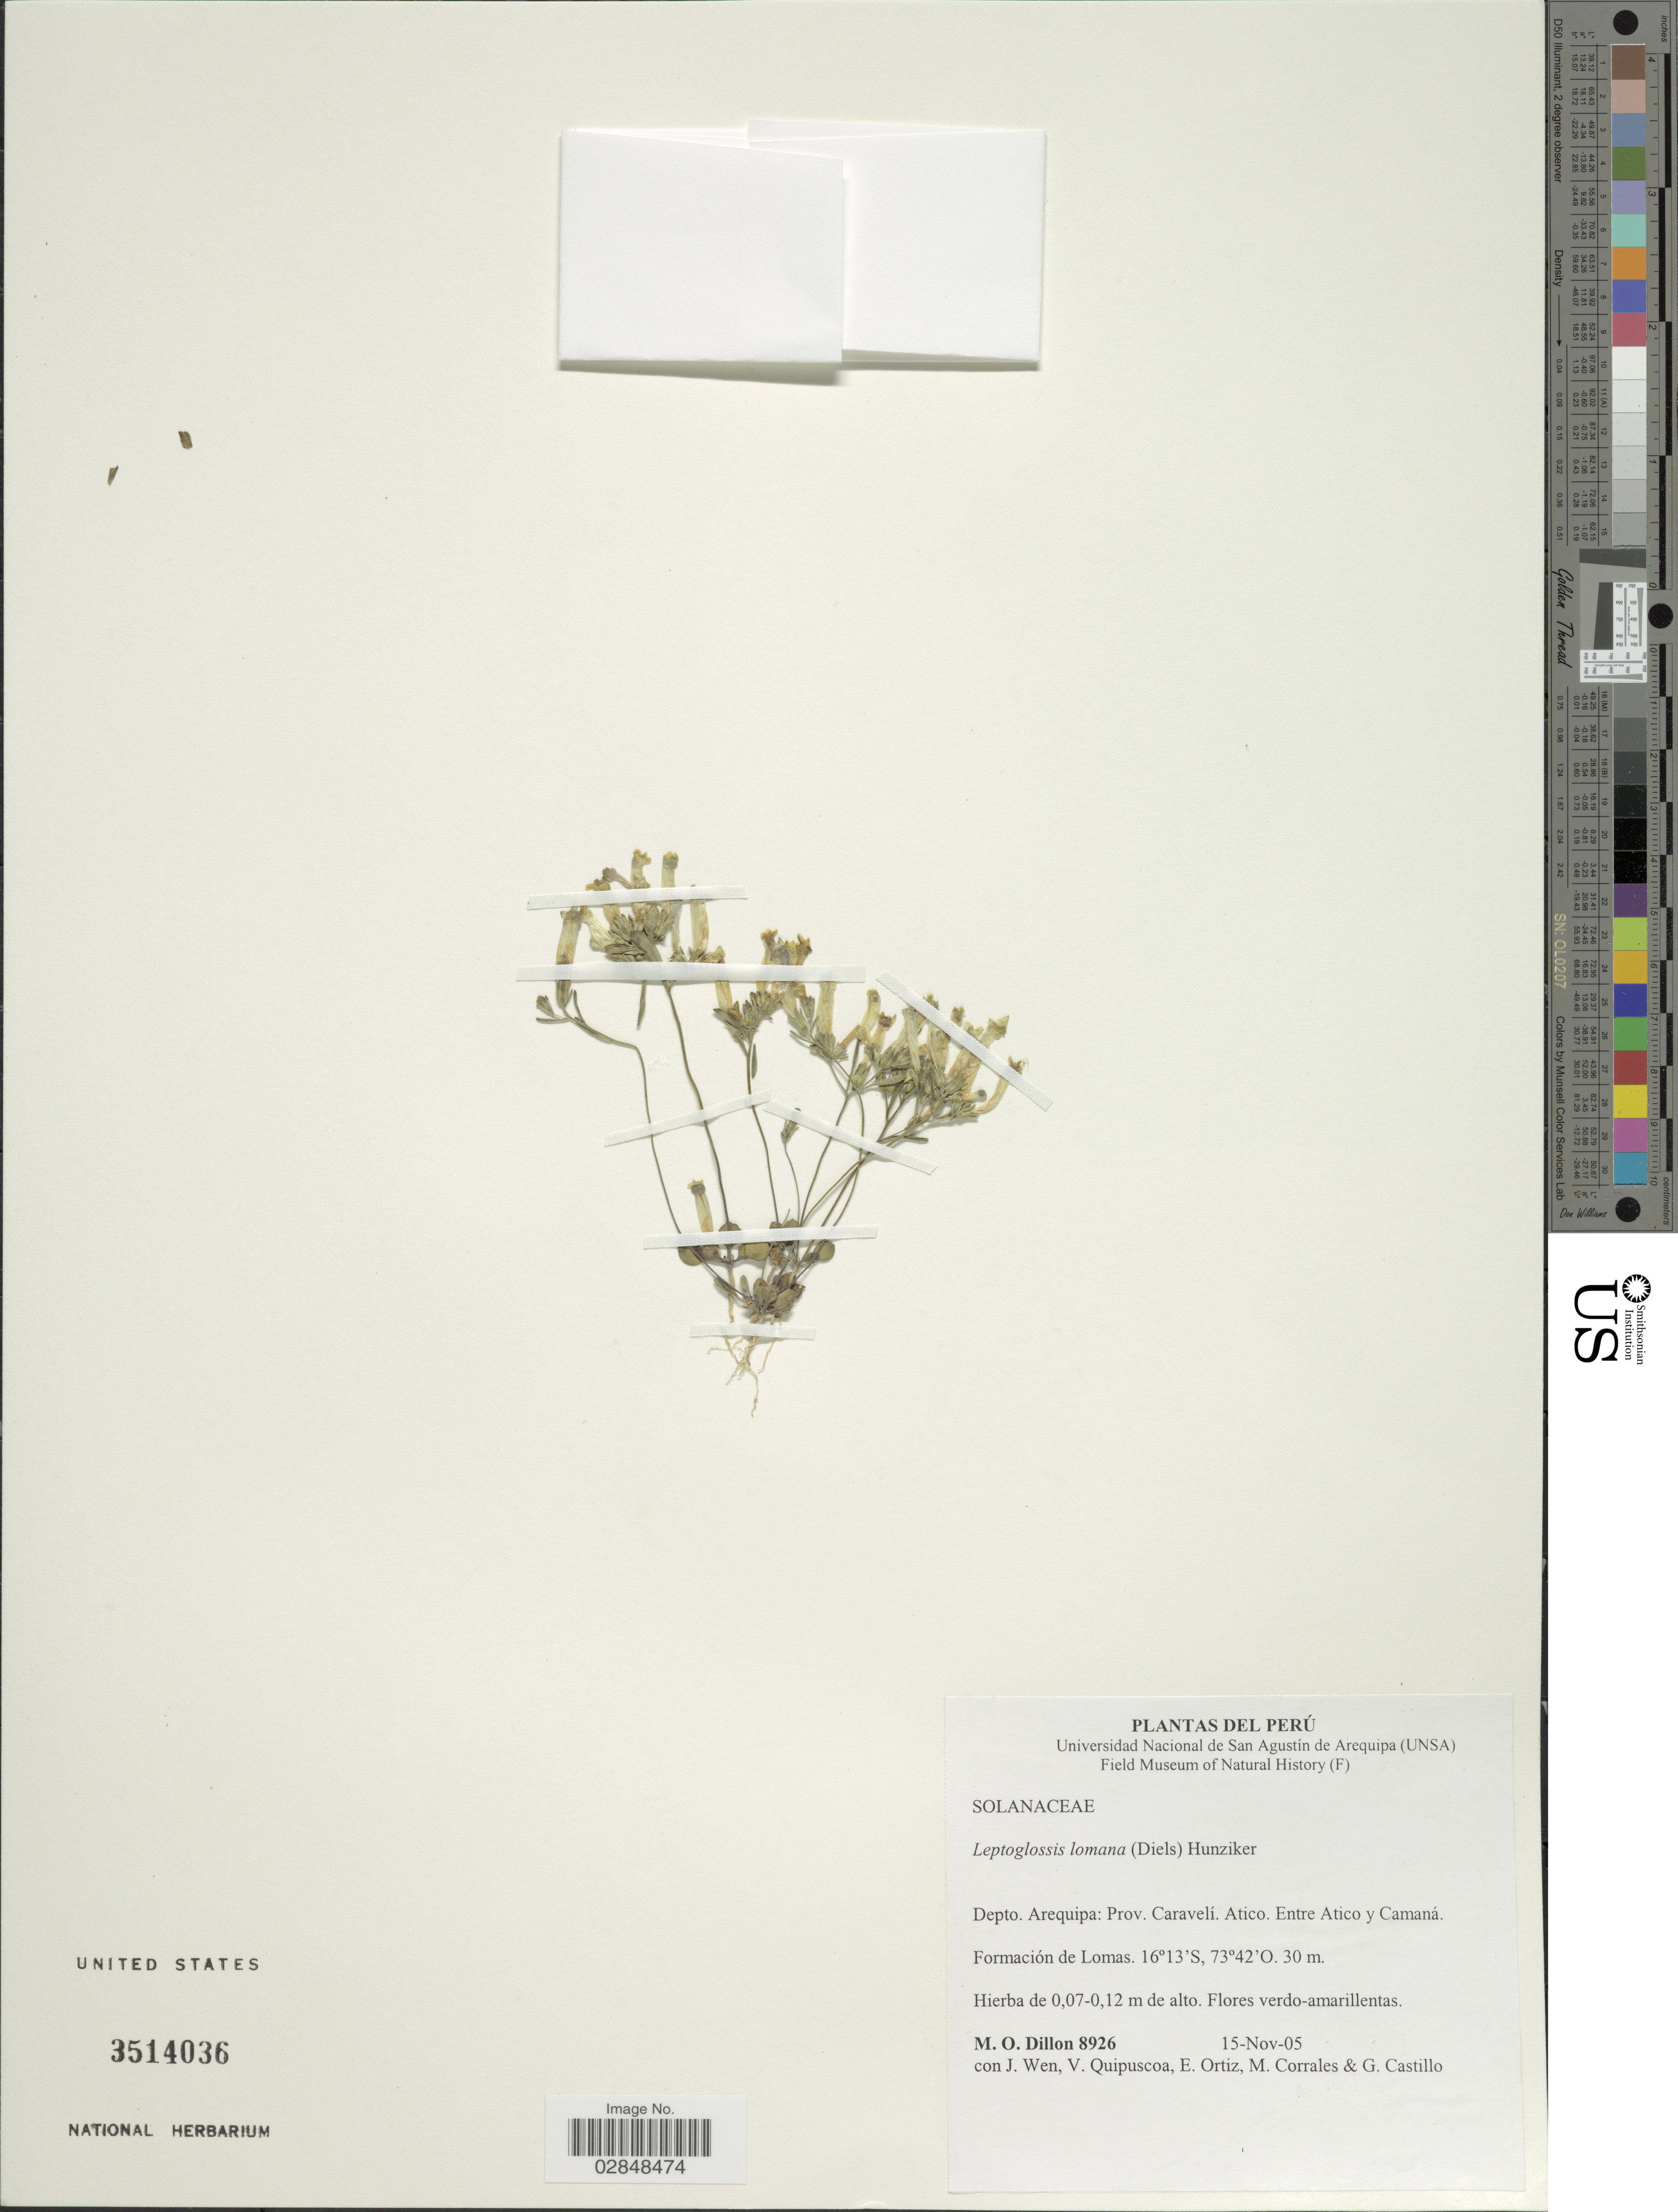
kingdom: Plantae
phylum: Tracheophyta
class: Magnoliopsida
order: Solanales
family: Solanaceae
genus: Leptoglossis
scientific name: Leptoglossis lomana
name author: (Diels) Hunz.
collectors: M. O. Dillon, J. Wen, V. Quipuscoa, E. Ortiz & et al.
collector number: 8926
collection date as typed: Transcribed d/m/y: 15/11/5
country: Peru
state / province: Arequipa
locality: Depto. Arequipa: Prov. Caravelí. Atico. Entre Atico y Camaná. Formación de Lomas.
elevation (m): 30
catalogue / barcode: US 3514036